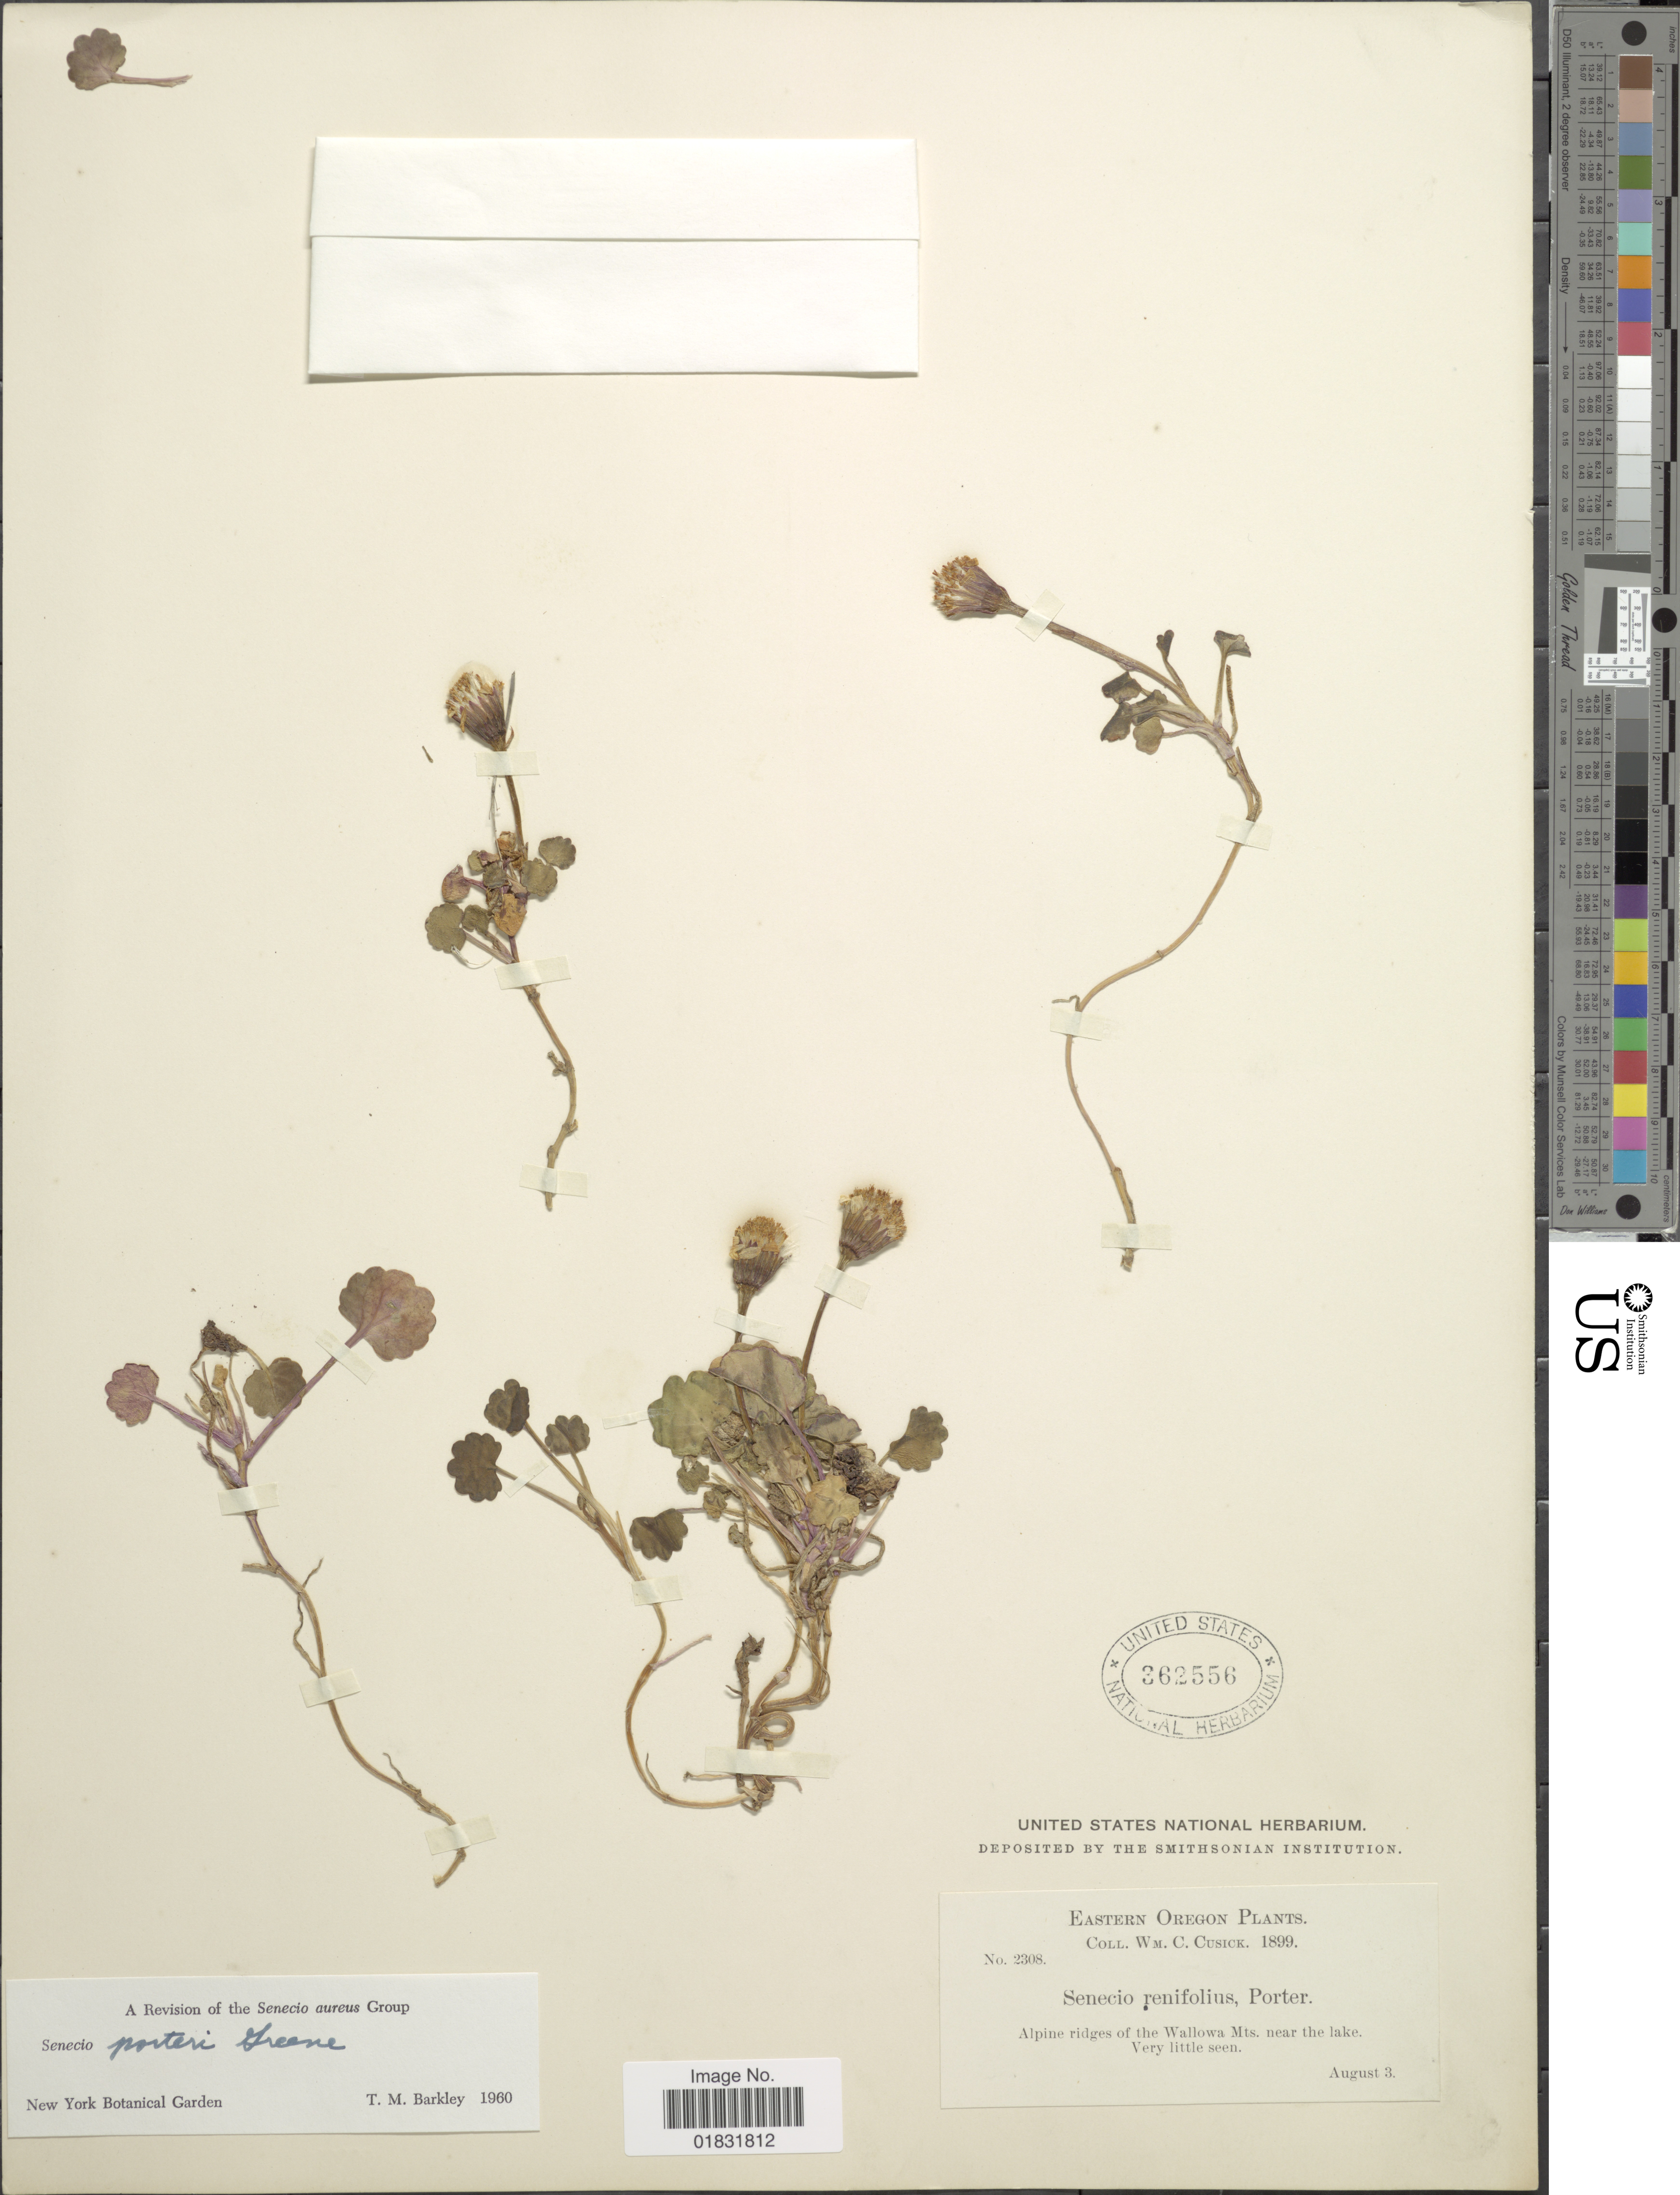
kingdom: Plantae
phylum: Tracheophyta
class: Magnoliopsida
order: Asterales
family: Asteraceae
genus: Packera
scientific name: Packera porteri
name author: (Greene) C. Jeffrey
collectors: W. C. Cusick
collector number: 2308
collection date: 1899-08-03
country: United States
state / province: Oregon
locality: Eastern Oregon, Alpine ridges of the Wallowa Mts. near the lake. Very little seen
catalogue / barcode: US 362556